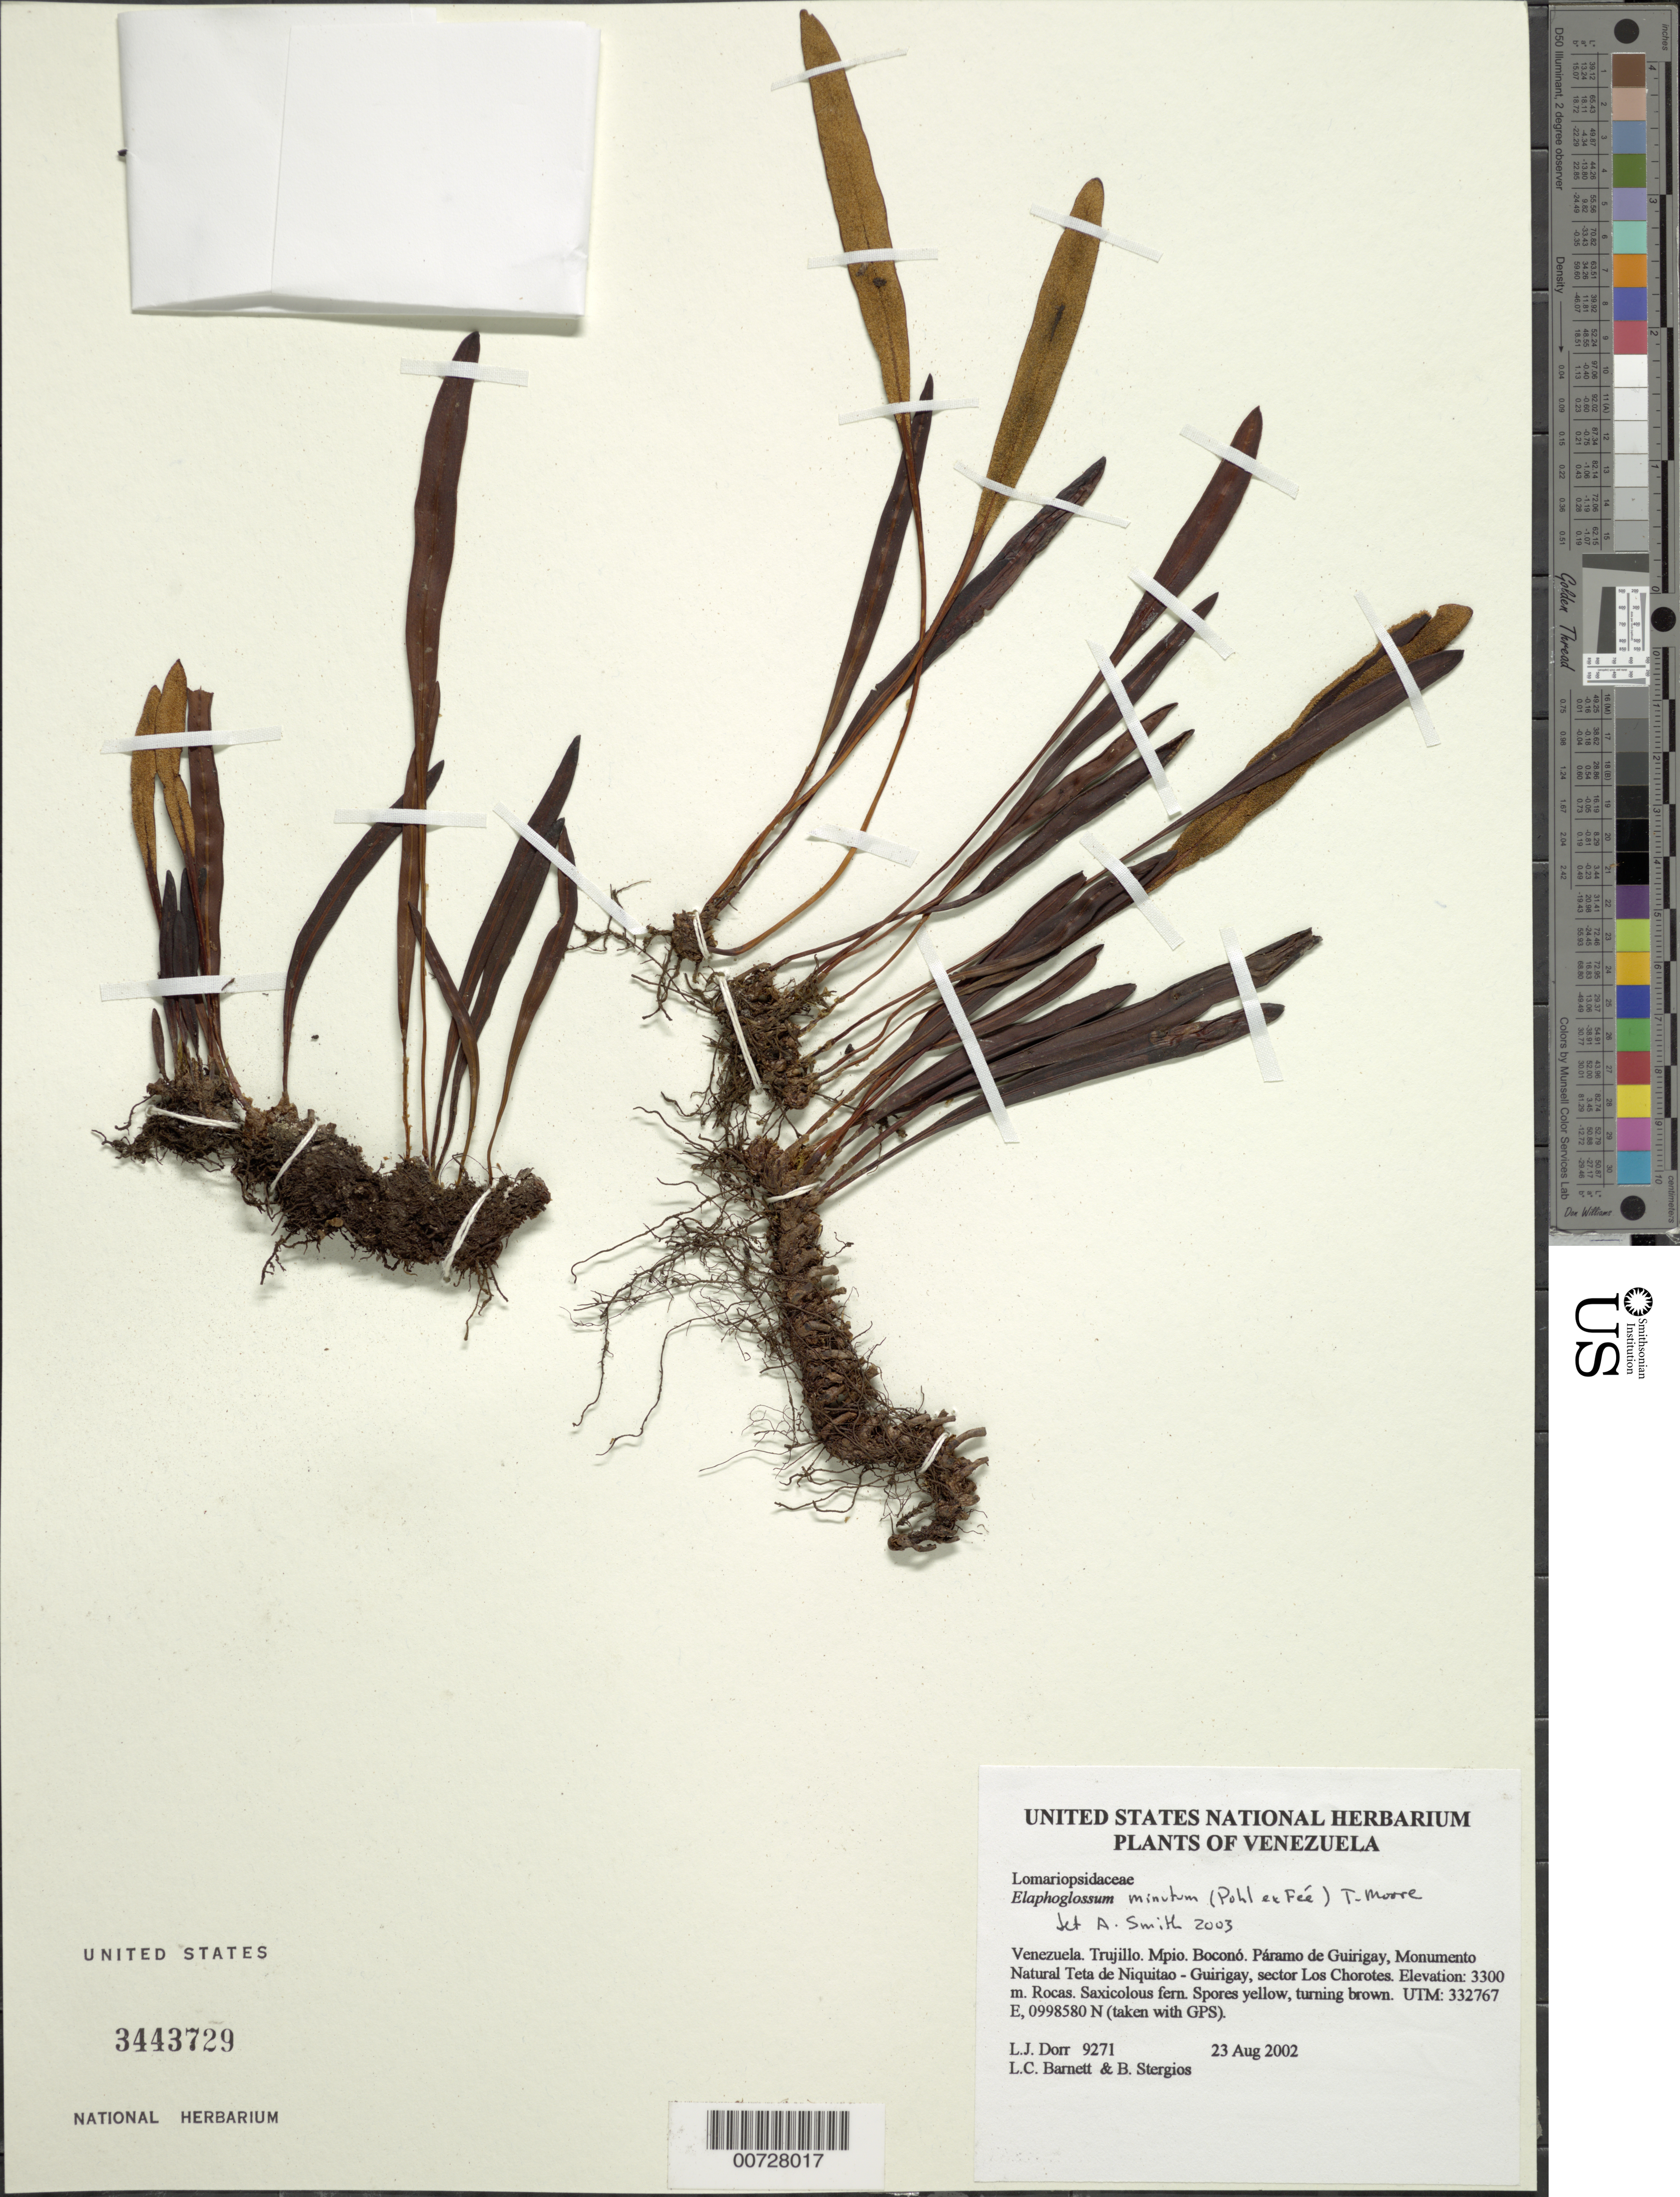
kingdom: Plantae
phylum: Tracheophyta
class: Polypodiopsida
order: Polypodiales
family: Dryopteridaceae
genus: Elaphoglossum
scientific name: Elaphoglossum minutum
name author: (Pohl ex Fée) T. Moore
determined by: Smith, Andrew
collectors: L. J. Dorr, L. C. Barnett & B. G. Stergios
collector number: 9271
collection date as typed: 23 Aug 2002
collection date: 2002-08-23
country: Venezuela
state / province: Trujillo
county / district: Boconó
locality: Páramo de Guirigay, Monumento Natural Teta de Niquitao - Guirigay, sector Los Chorotes.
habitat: Rocas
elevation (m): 3300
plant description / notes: PORT, UC, US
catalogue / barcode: US 3443729